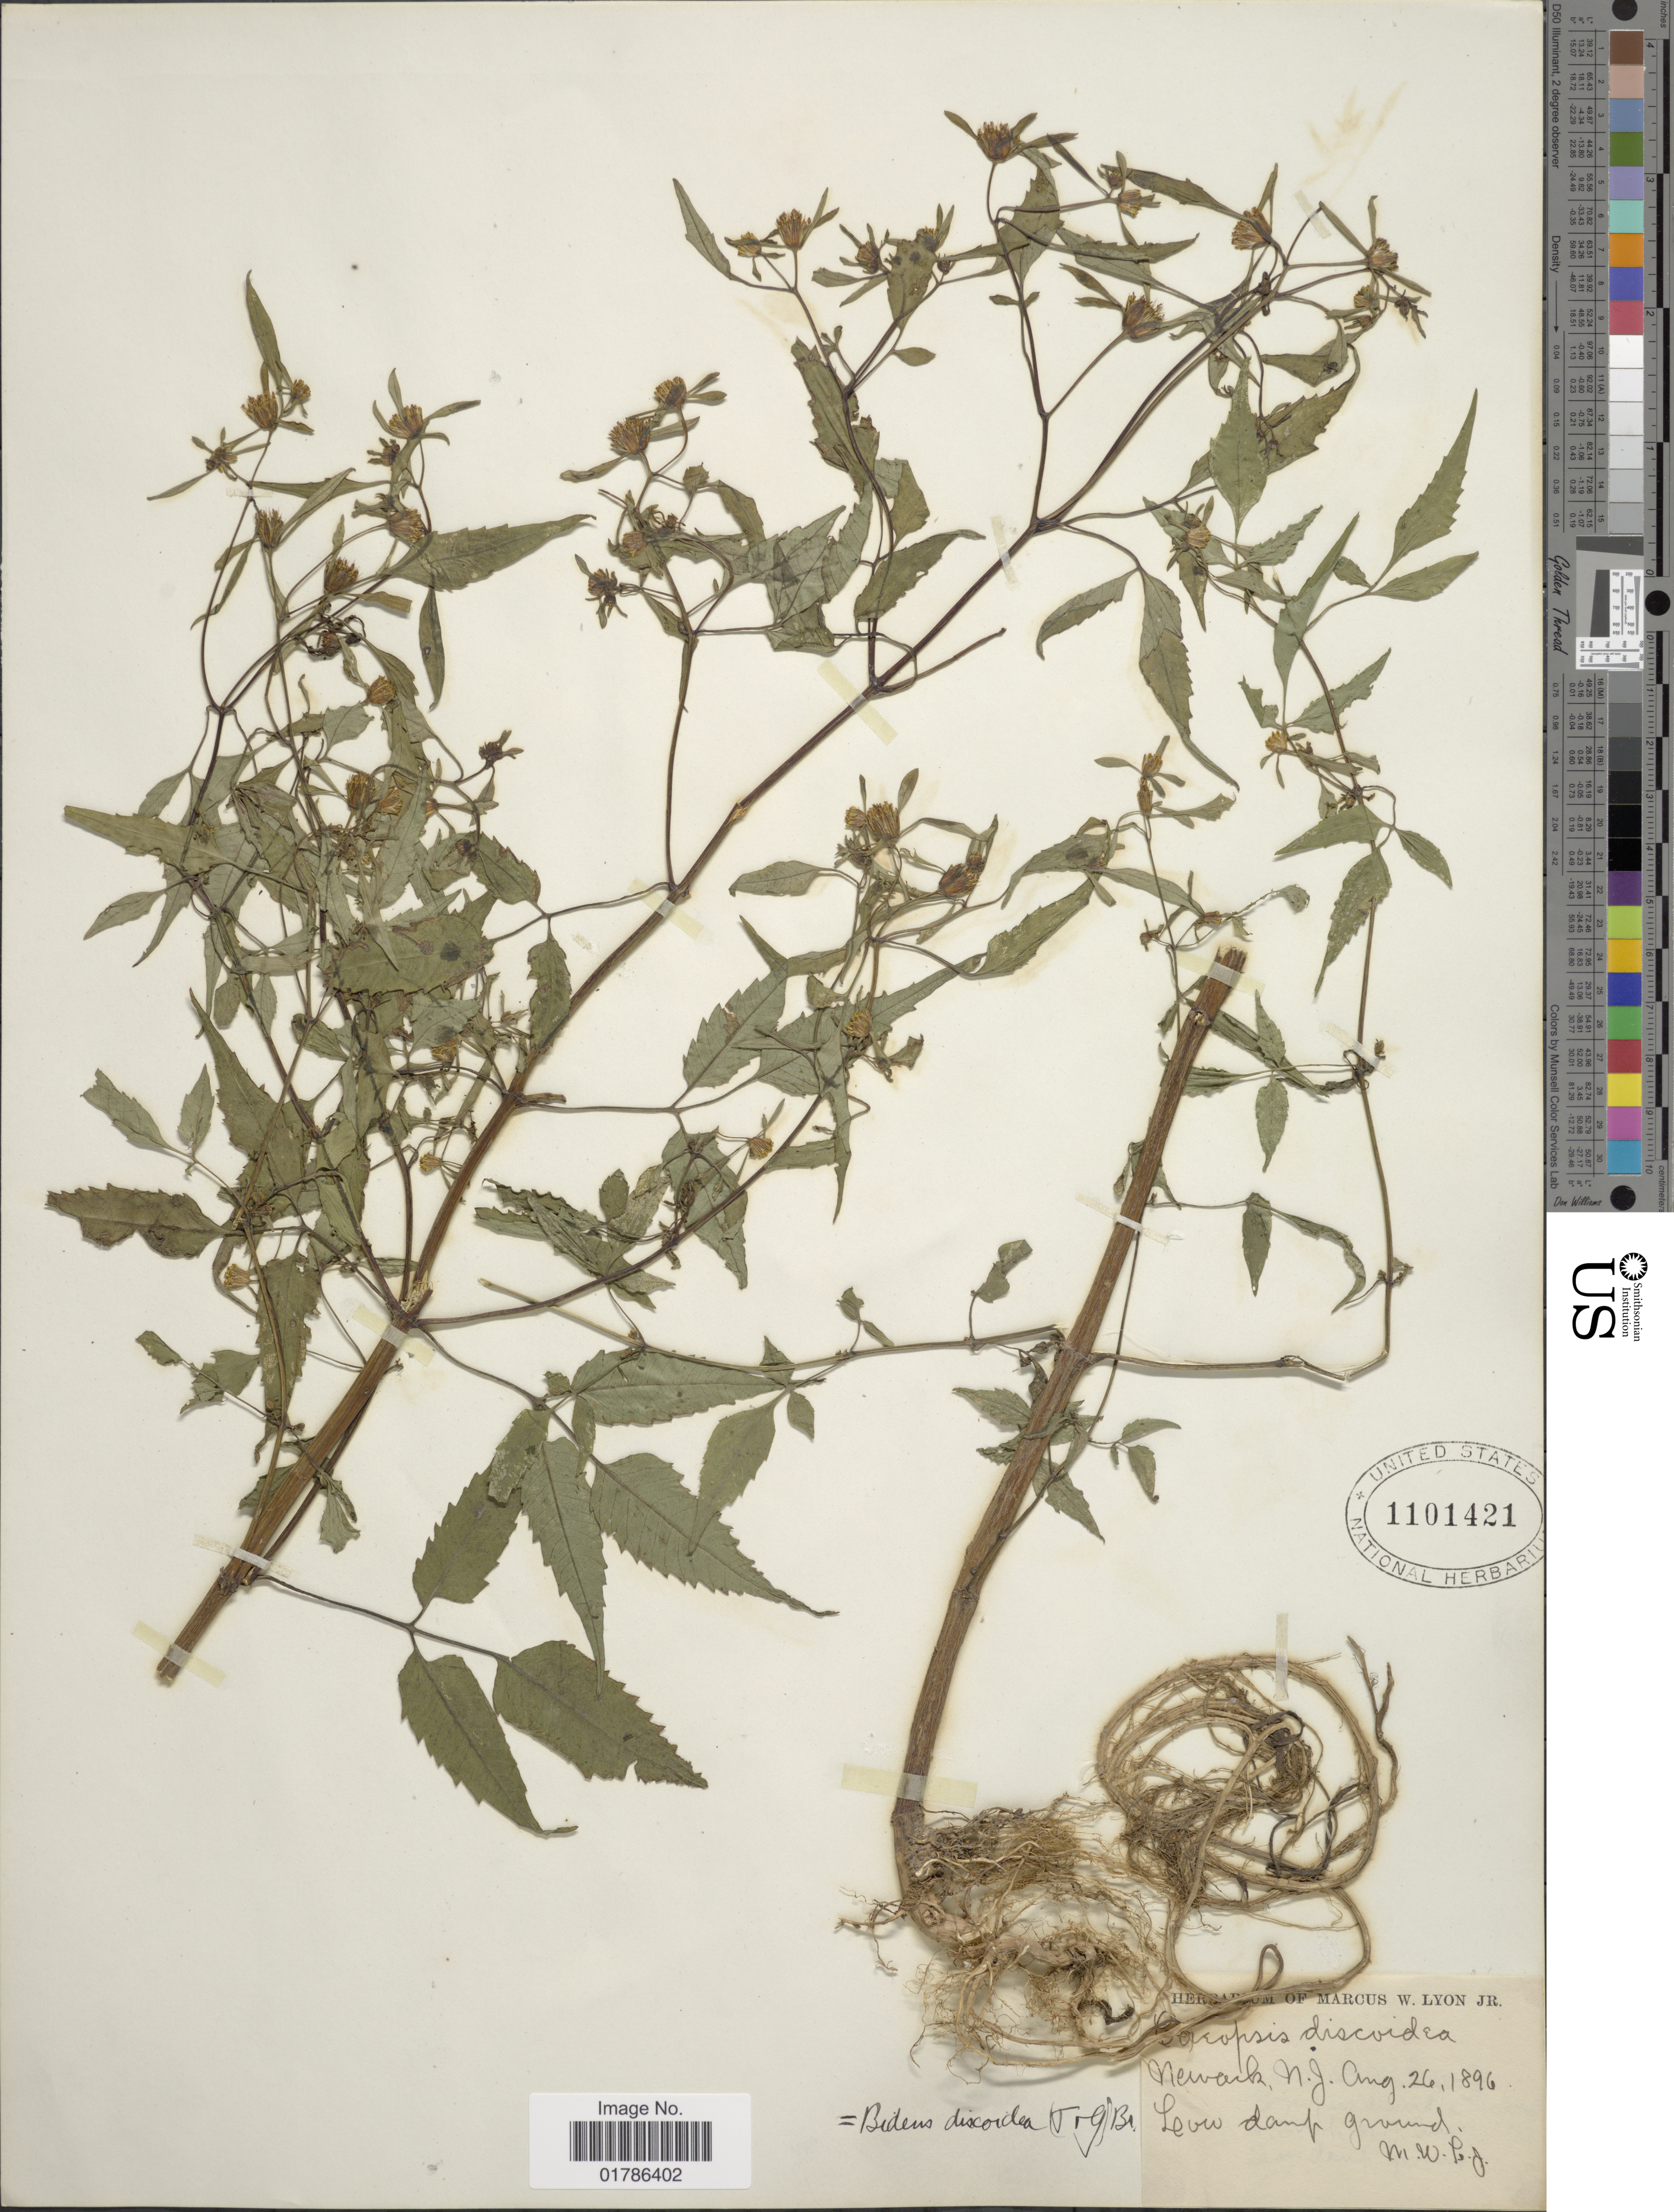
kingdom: Plantae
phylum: Tracheophyta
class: Magnoliopsida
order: Asterales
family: Asteraceae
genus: Bidens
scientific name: Bidens discoidea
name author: (Torr. & A. Gray) Britton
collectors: M. W. Lyon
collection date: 1896-08-26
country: United States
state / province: New Jersey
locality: Newark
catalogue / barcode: US 1101421